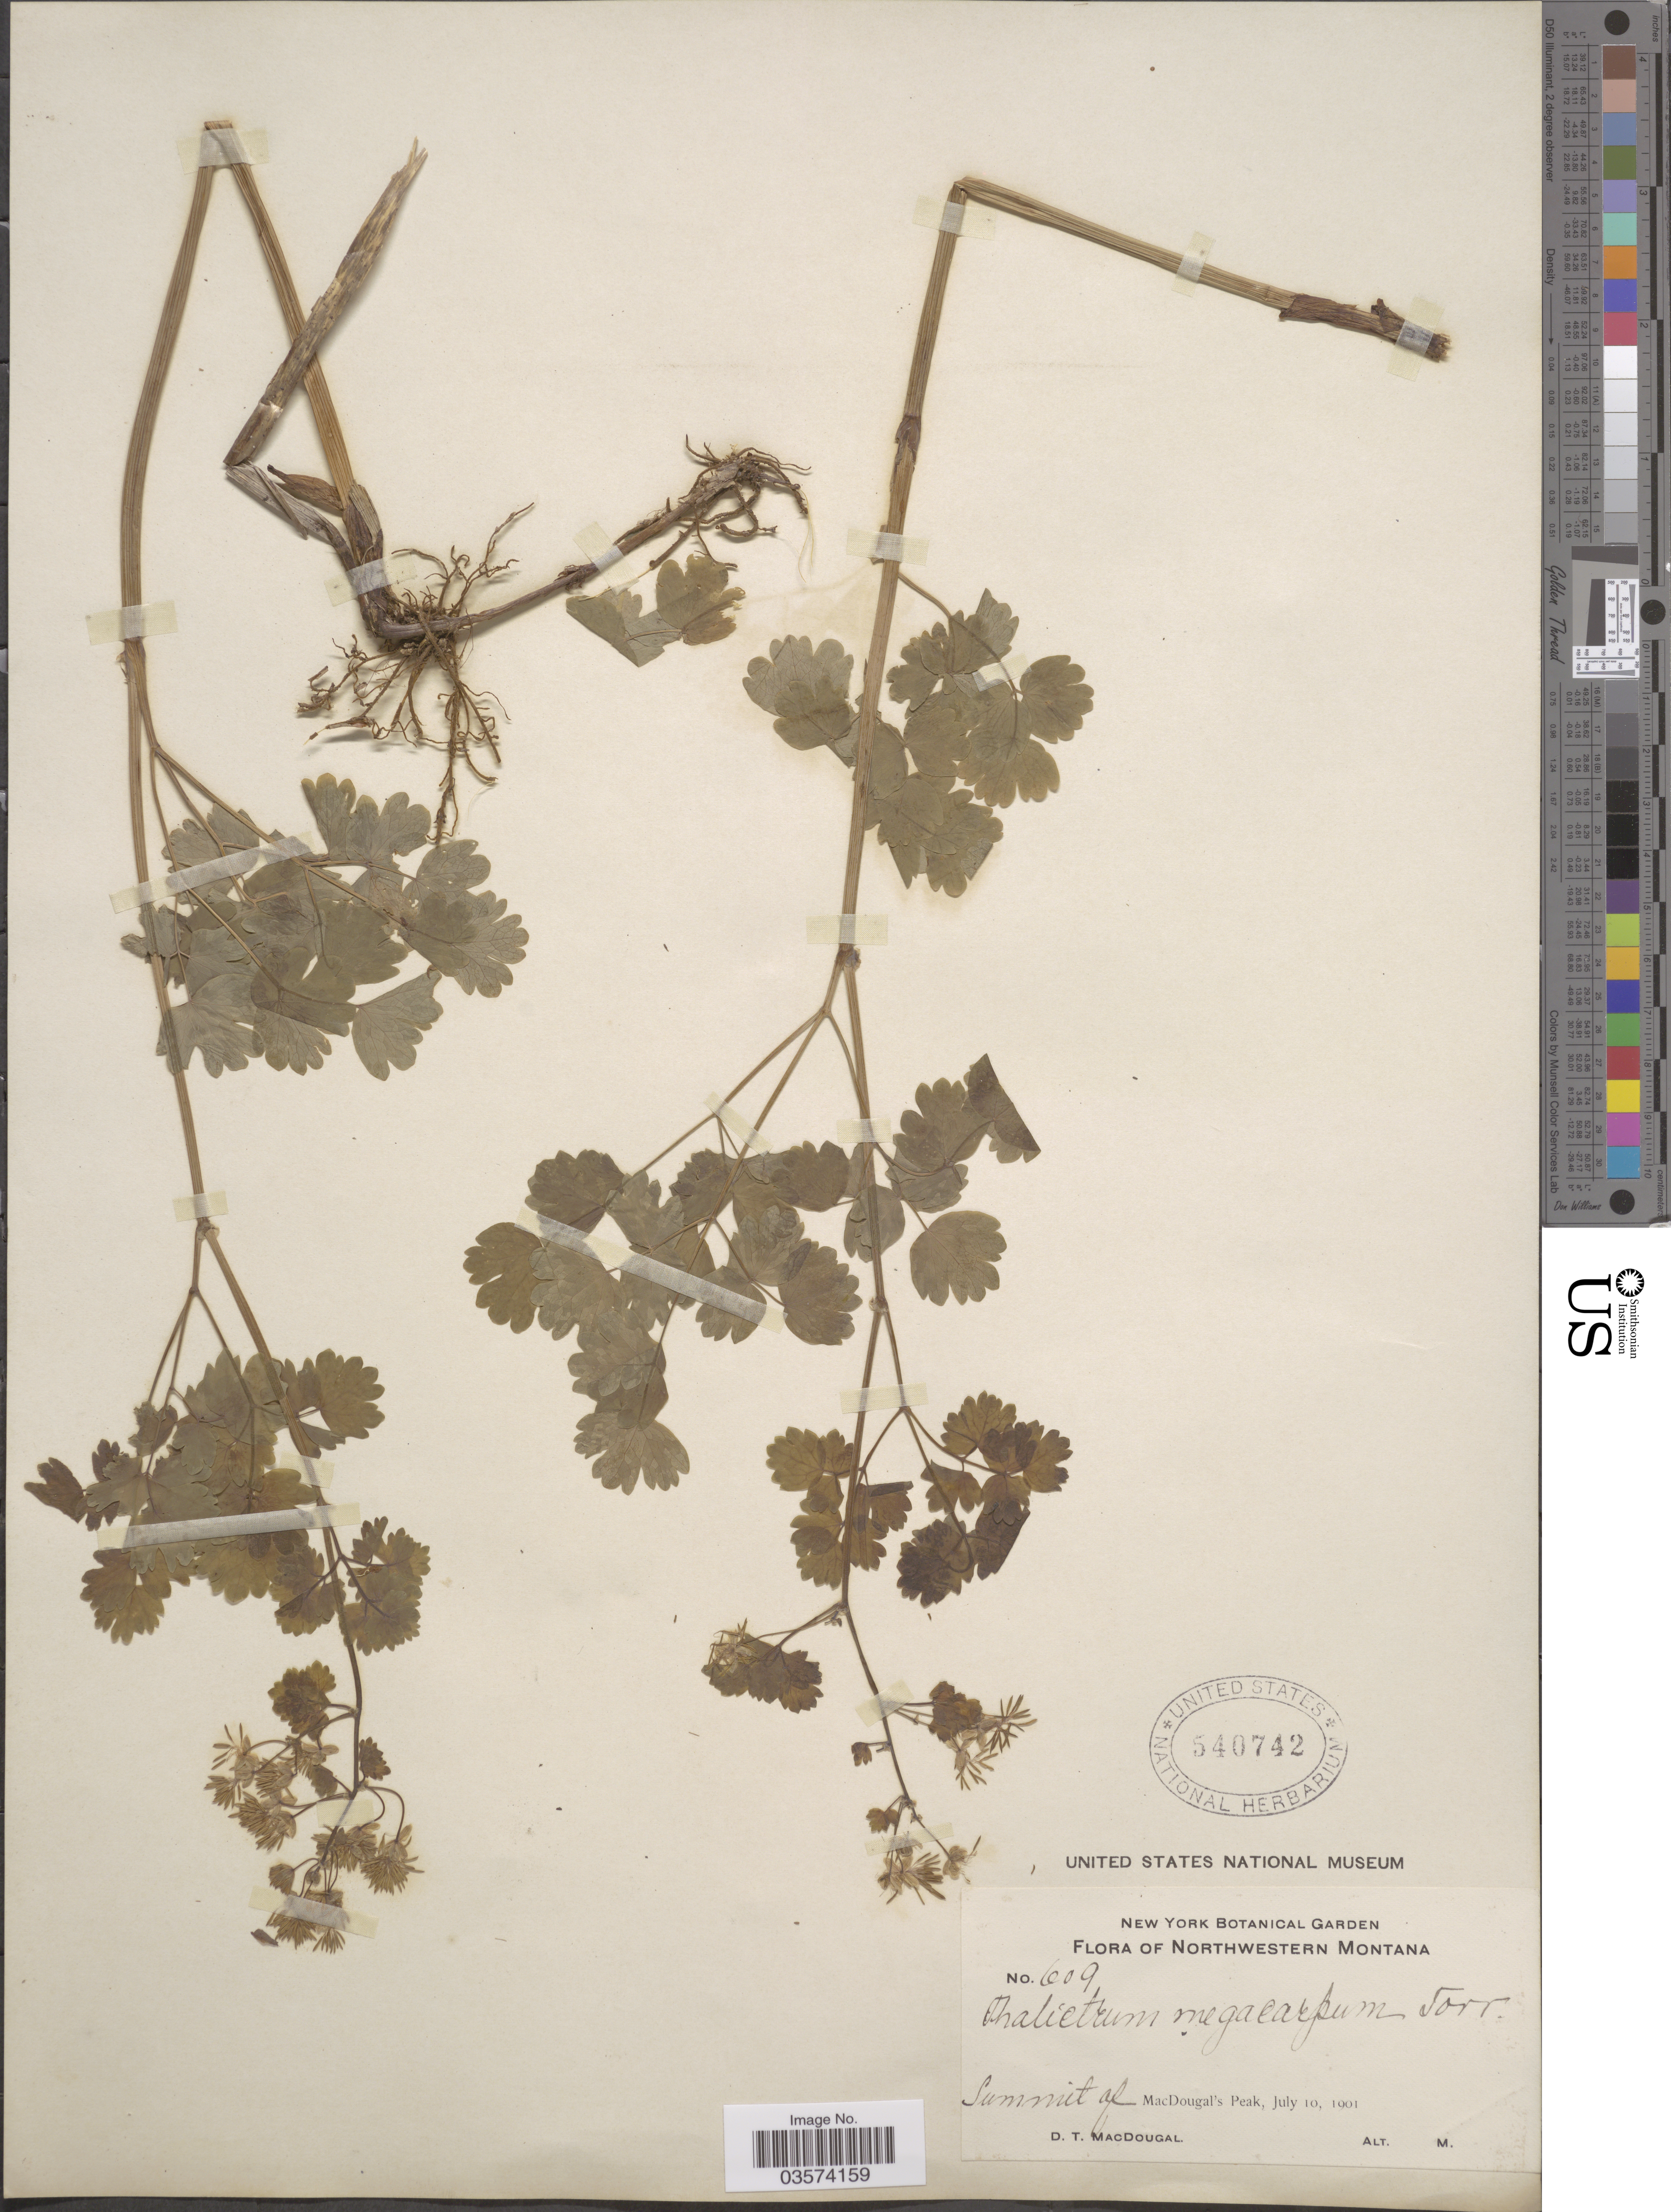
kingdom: Plantae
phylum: Tracheophyta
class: Magnoliopsida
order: Ranunculales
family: Ranunculaceae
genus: Thalictrum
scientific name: Thalictrum occidentale var. palousense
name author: H. St. John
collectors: D. T. MacDougal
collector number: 609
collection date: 1901-07-10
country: United States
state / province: Montana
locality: Northwestern Montana. Summit of MacDougal's Peak.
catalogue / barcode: US 540742